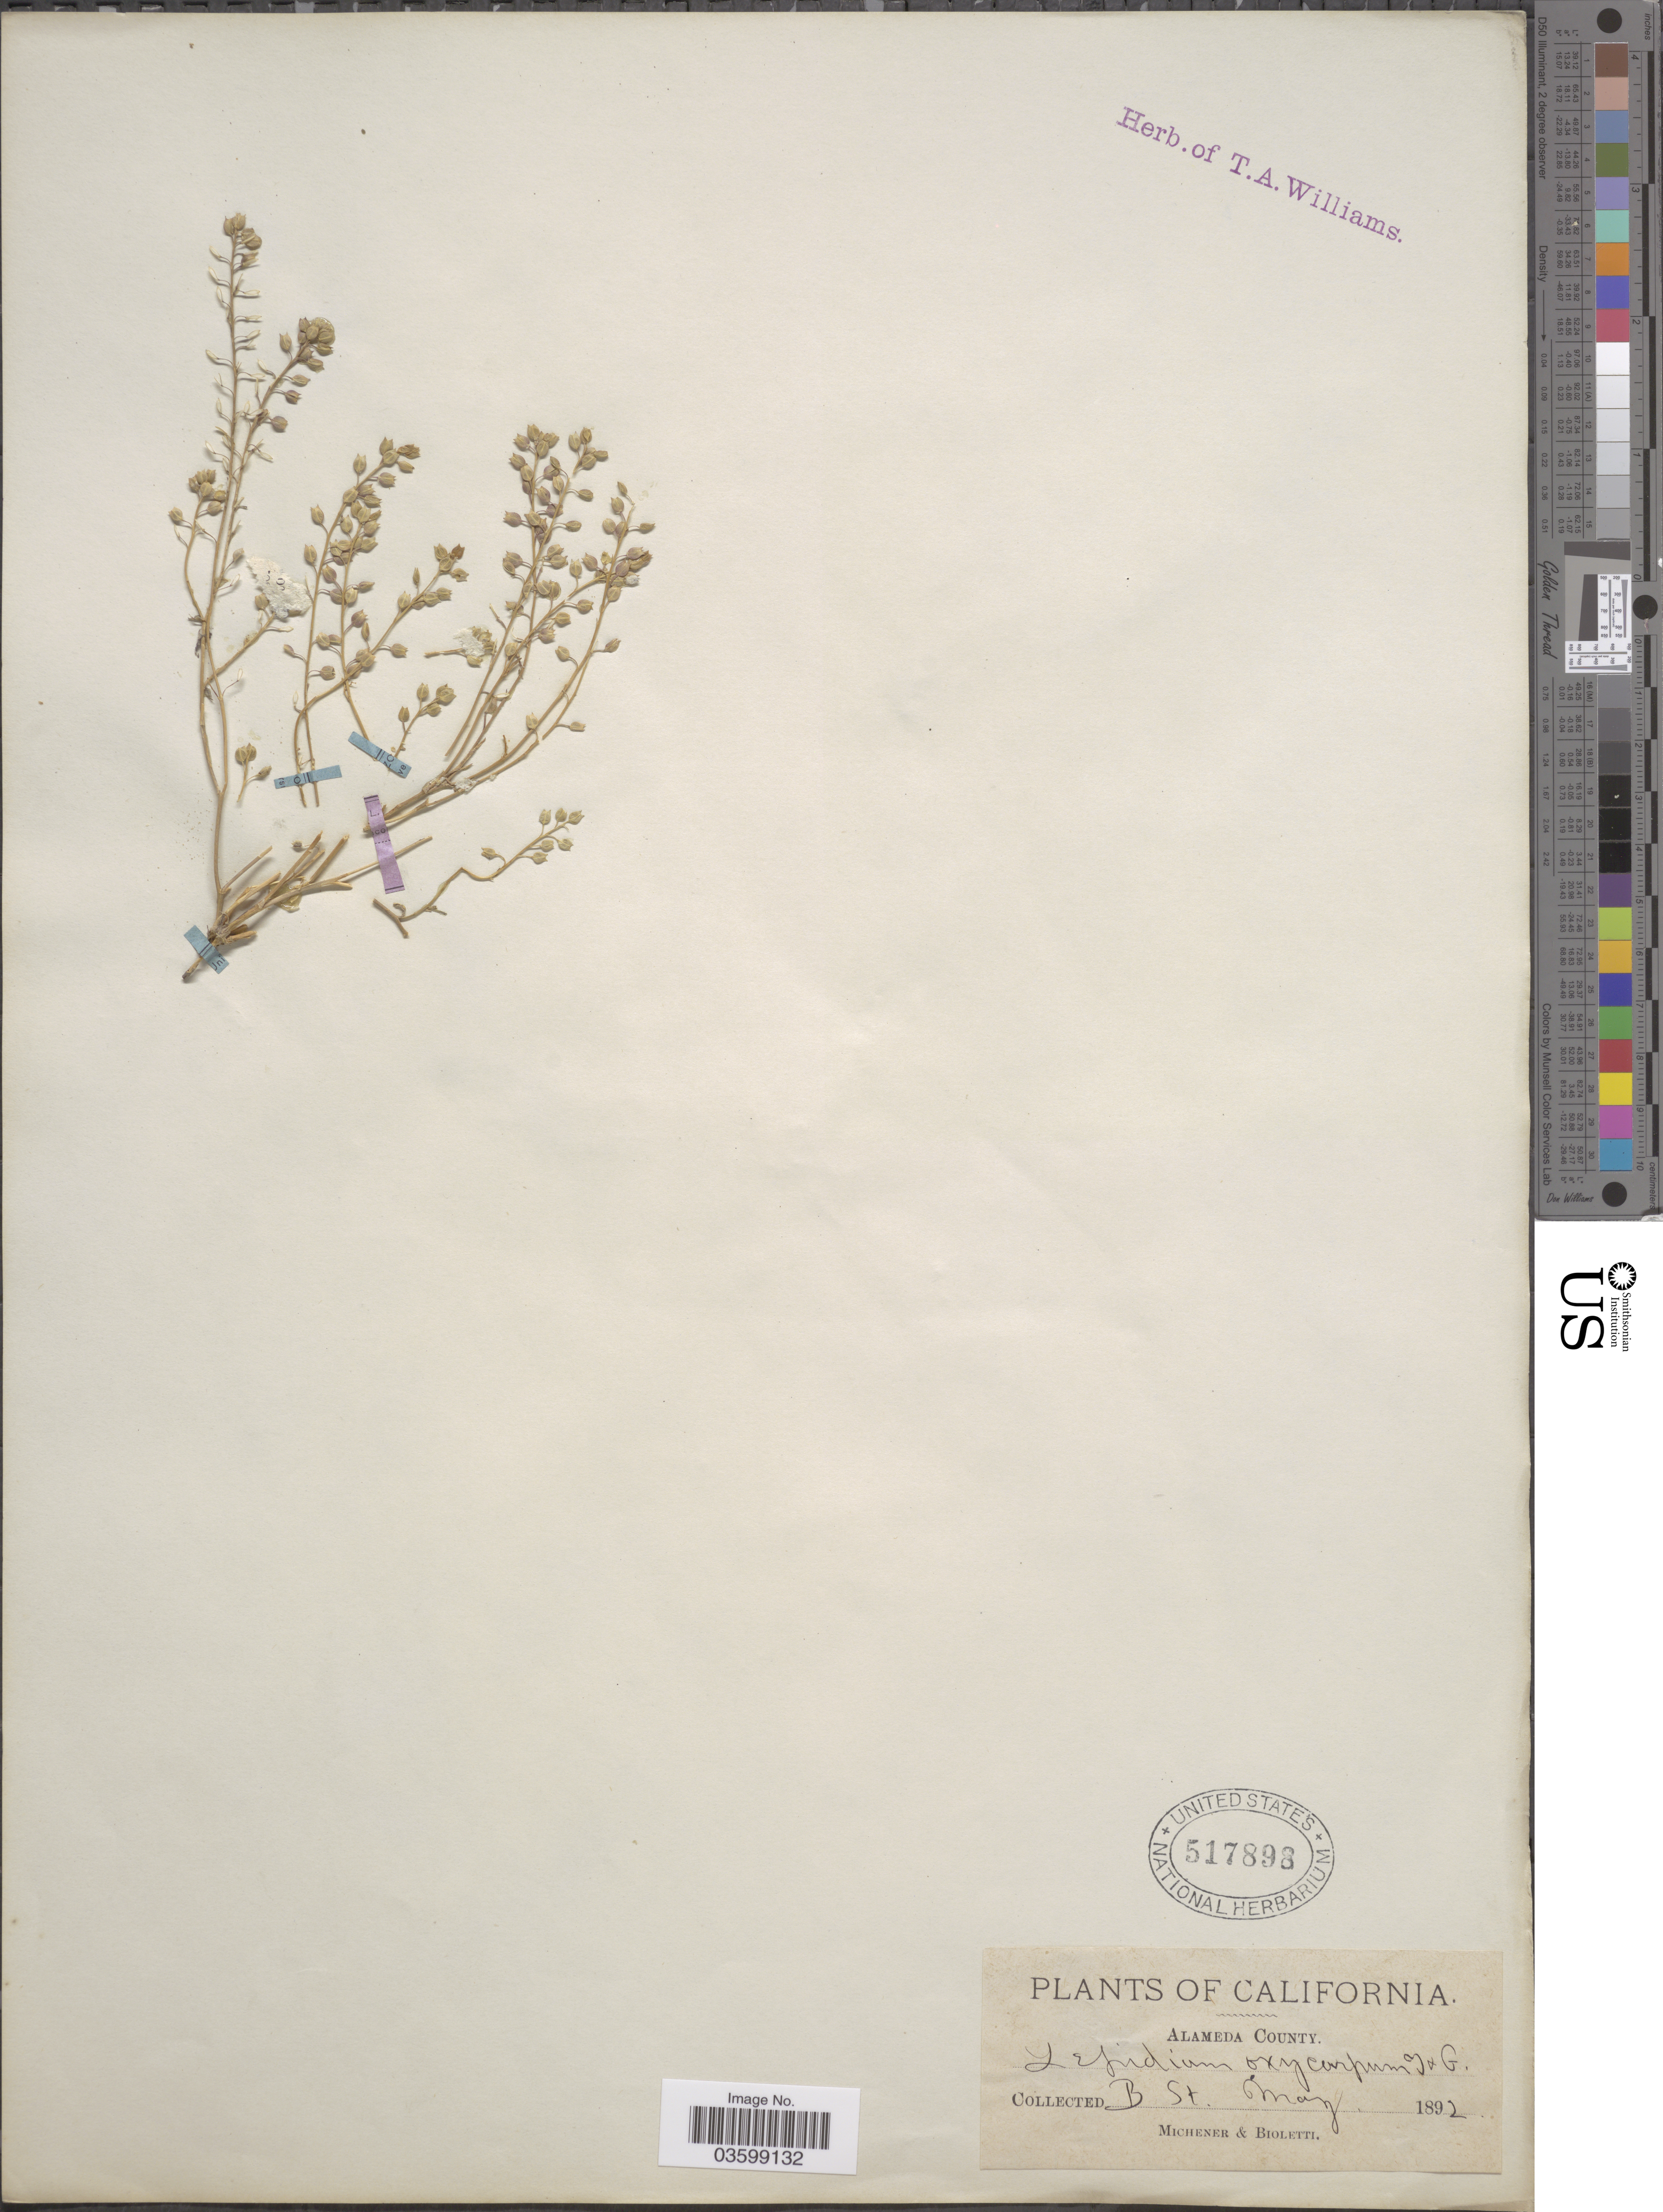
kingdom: Plantae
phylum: Tracheophyta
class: Magnoliopsida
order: Brassicales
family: Brassicaceae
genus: Lepidium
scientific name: Lepidium oxycarpum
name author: Nutt.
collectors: -. Michener & -- Bioletti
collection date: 1892-05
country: United States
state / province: California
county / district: Alameda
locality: Alameda County. B. St.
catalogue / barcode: US 517898